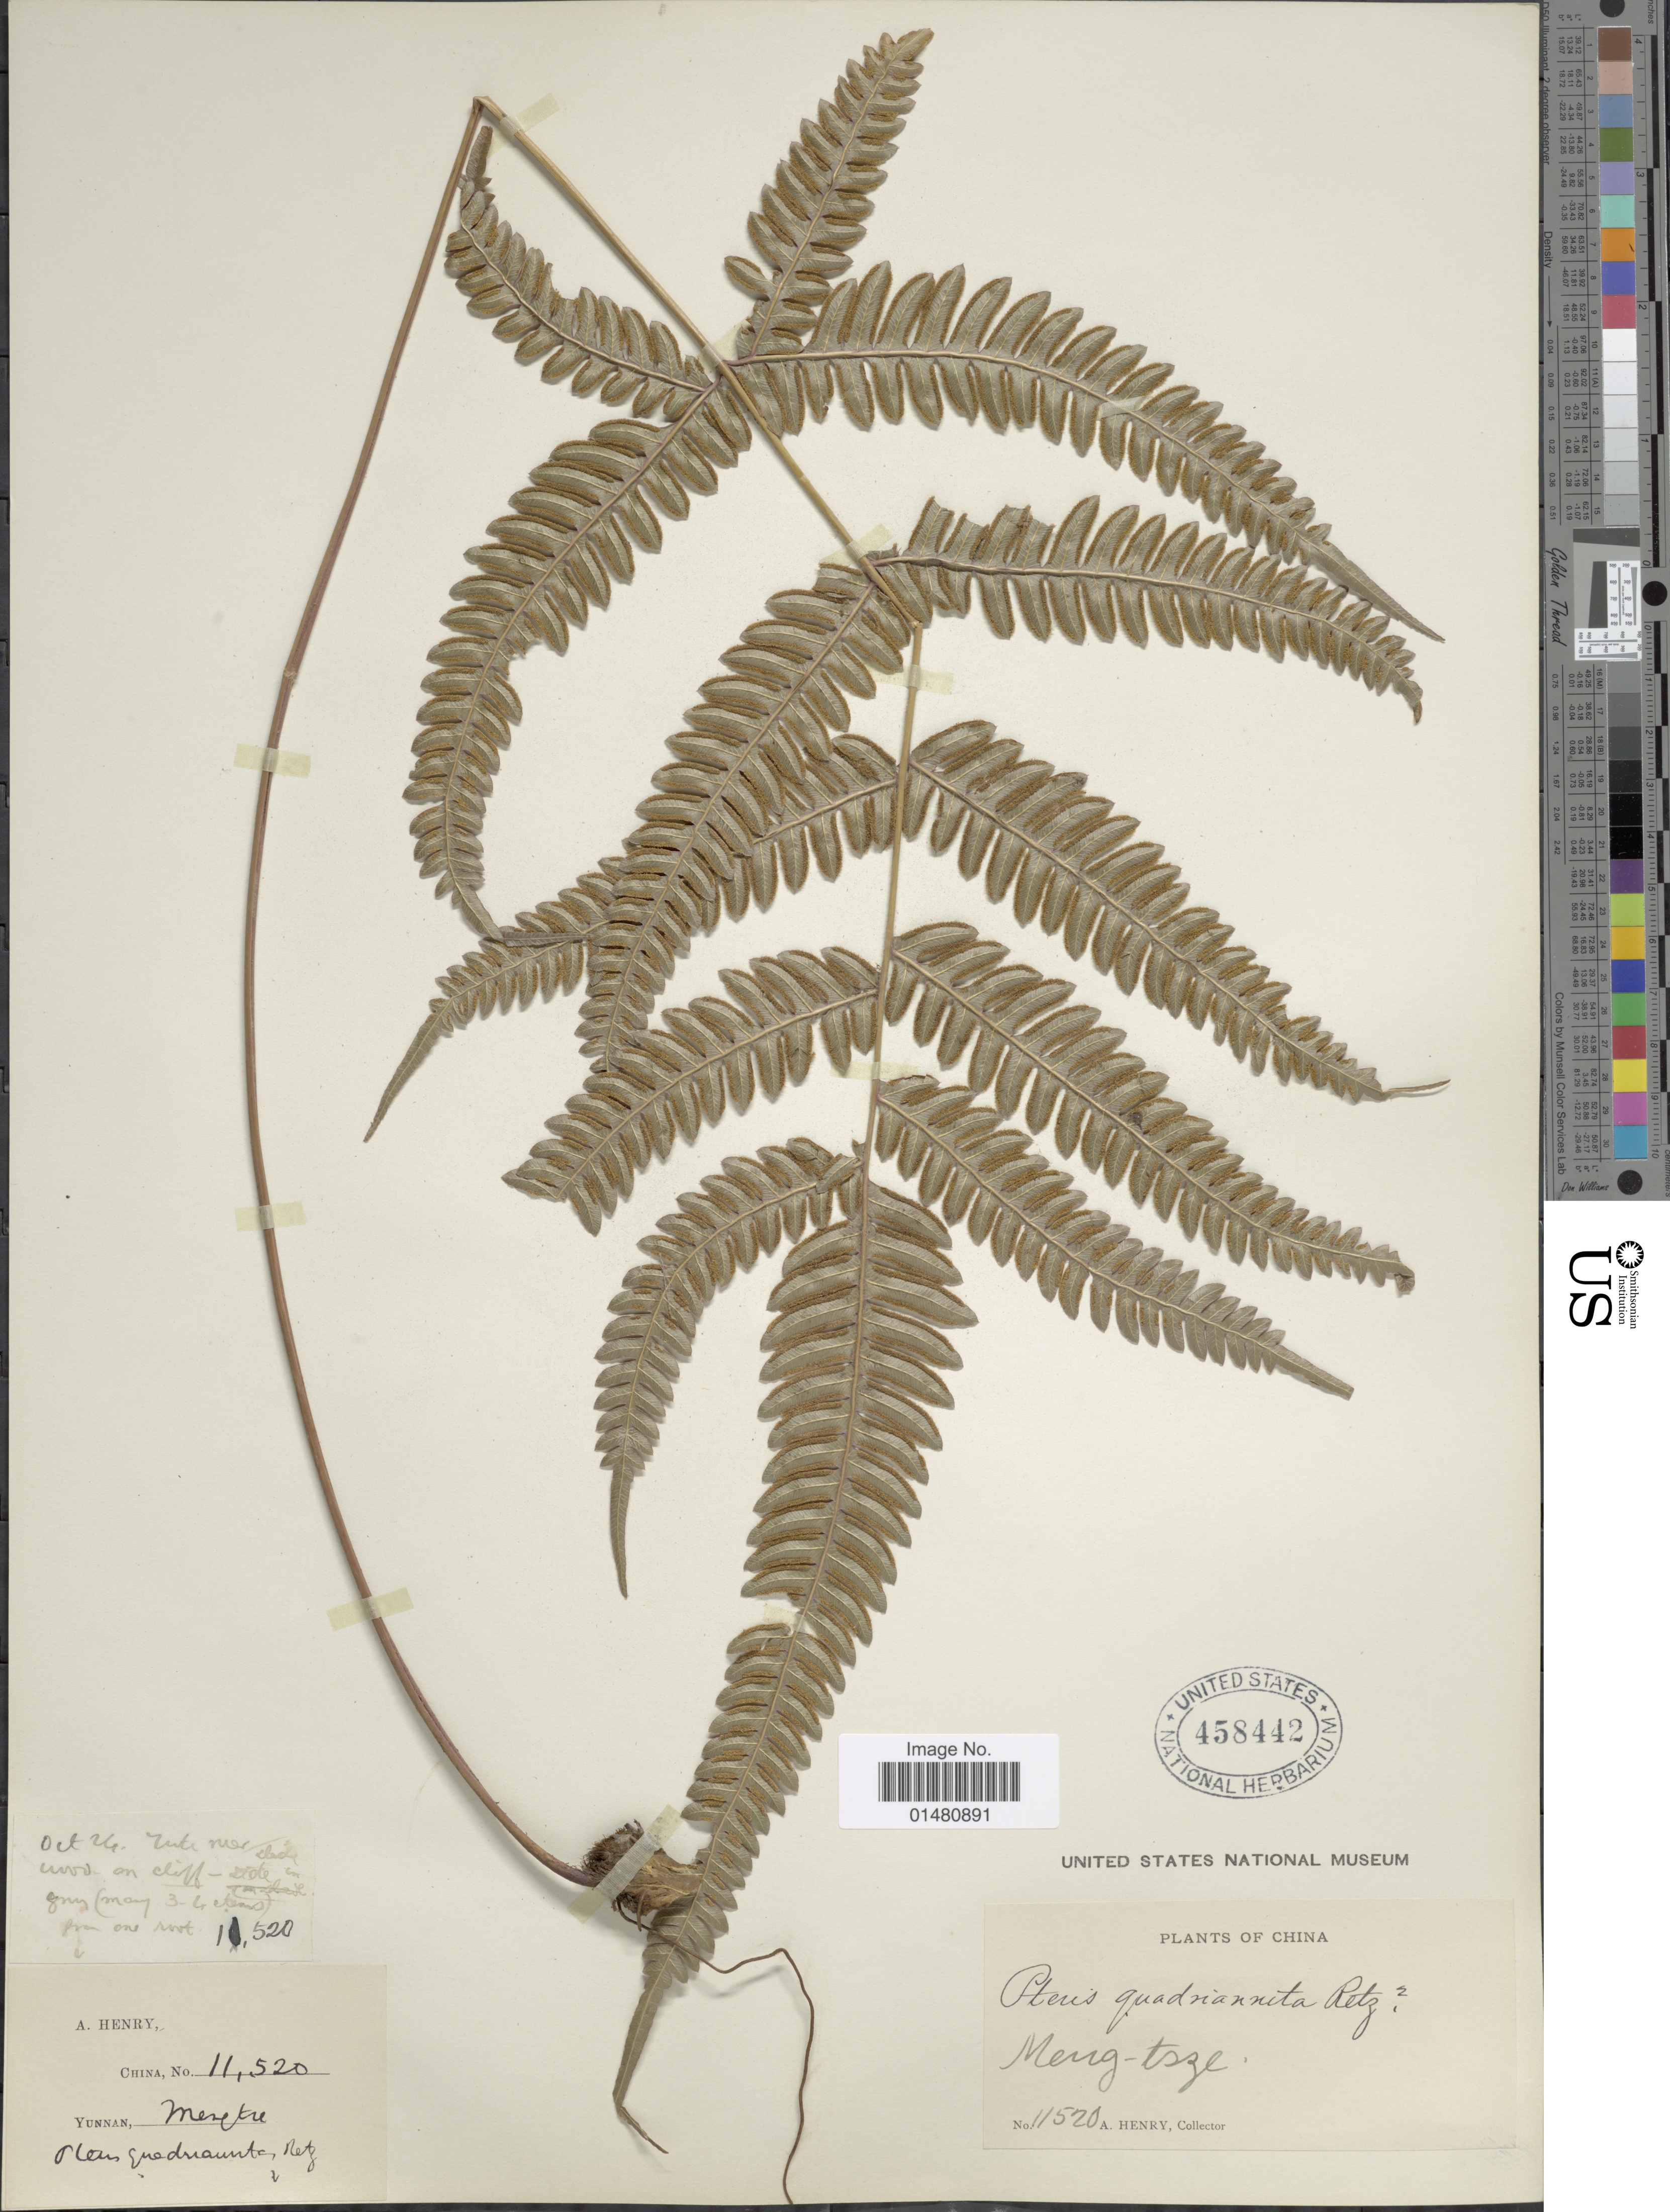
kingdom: Plantae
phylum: Tracheophyta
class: Polypodiopsida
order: Polypodiales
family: Pteridaceae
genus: Pteris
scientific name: Pteris quadriaurita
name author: Retz.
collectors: A. Henry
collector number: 11520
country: China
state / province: Yunnan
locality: Meng-tsze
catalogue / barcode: US 458442